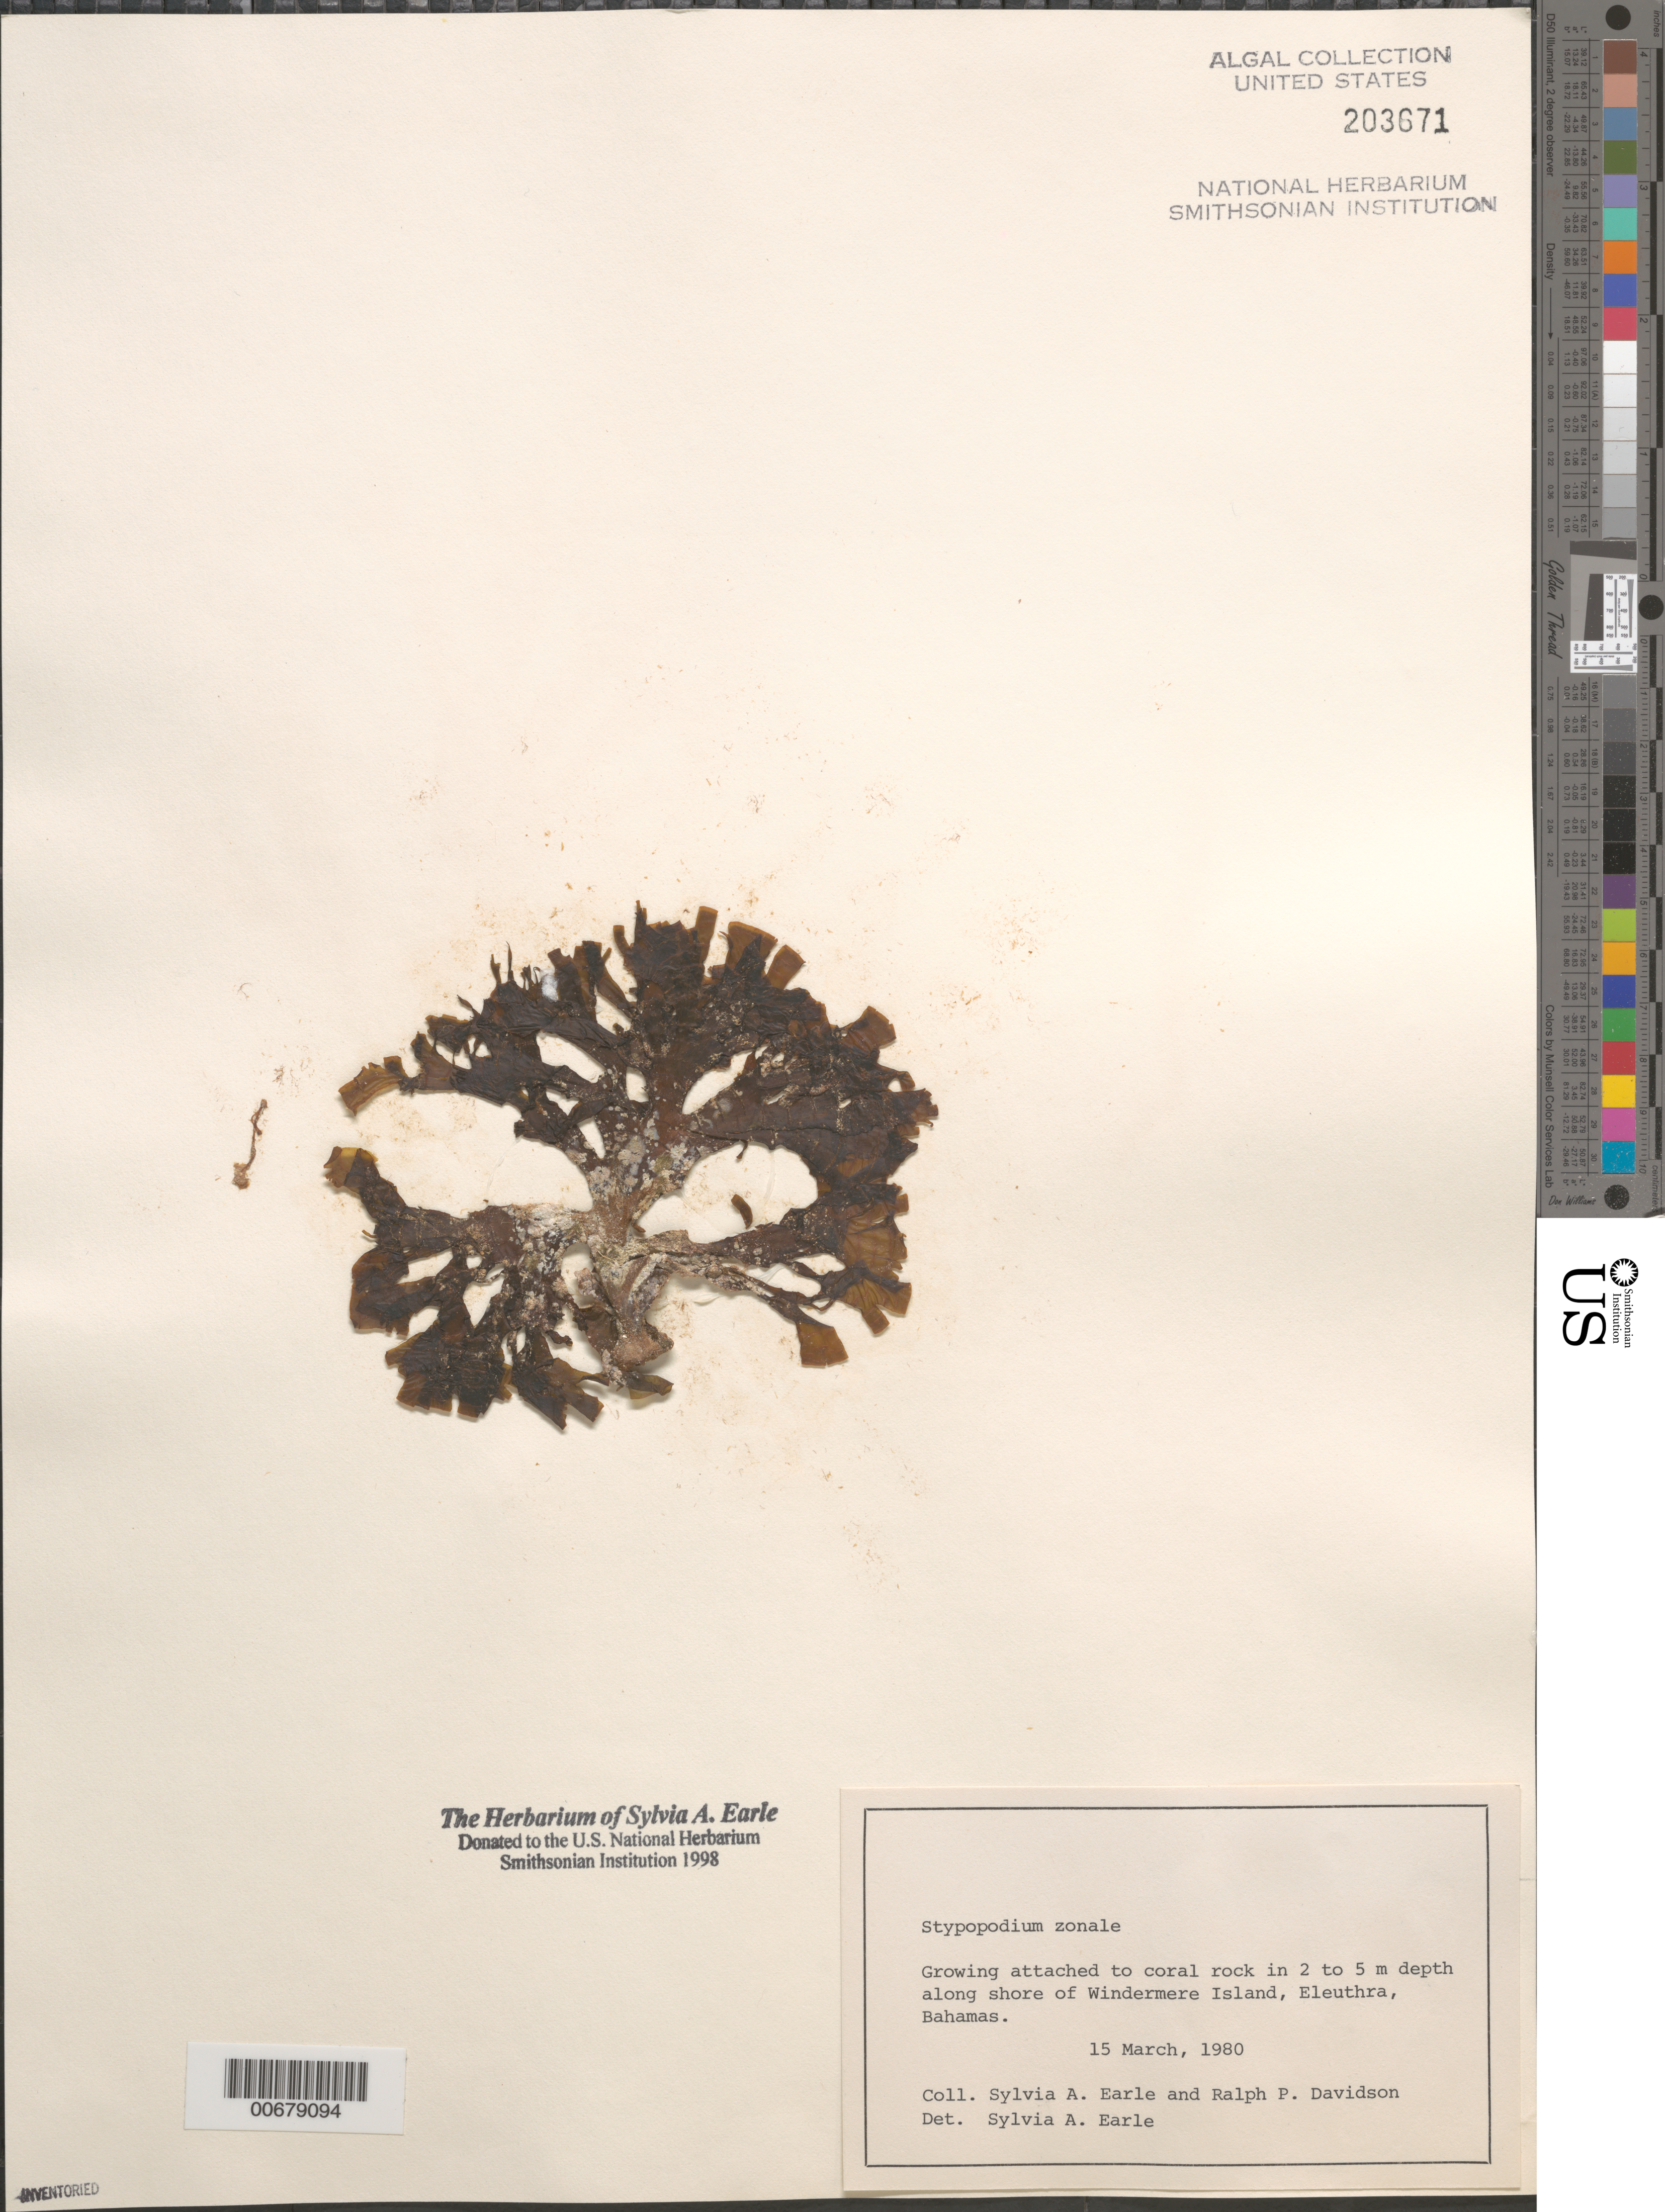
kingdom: Chromista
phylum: Ochrophyta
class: Phaeophyceae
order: Dictyotales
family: Dictyotaceae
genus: Stypopodium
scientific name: Stypopodium zonale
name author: (J.V.Lamouroux) Papenf.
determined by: Earle, S. A.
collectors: S. A. Earle & R. Davidson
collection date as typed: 15 Mar 1980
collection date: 1980-03-15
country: Bahamas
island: Eleuthera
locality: Windermere Island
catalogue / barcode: US 203671